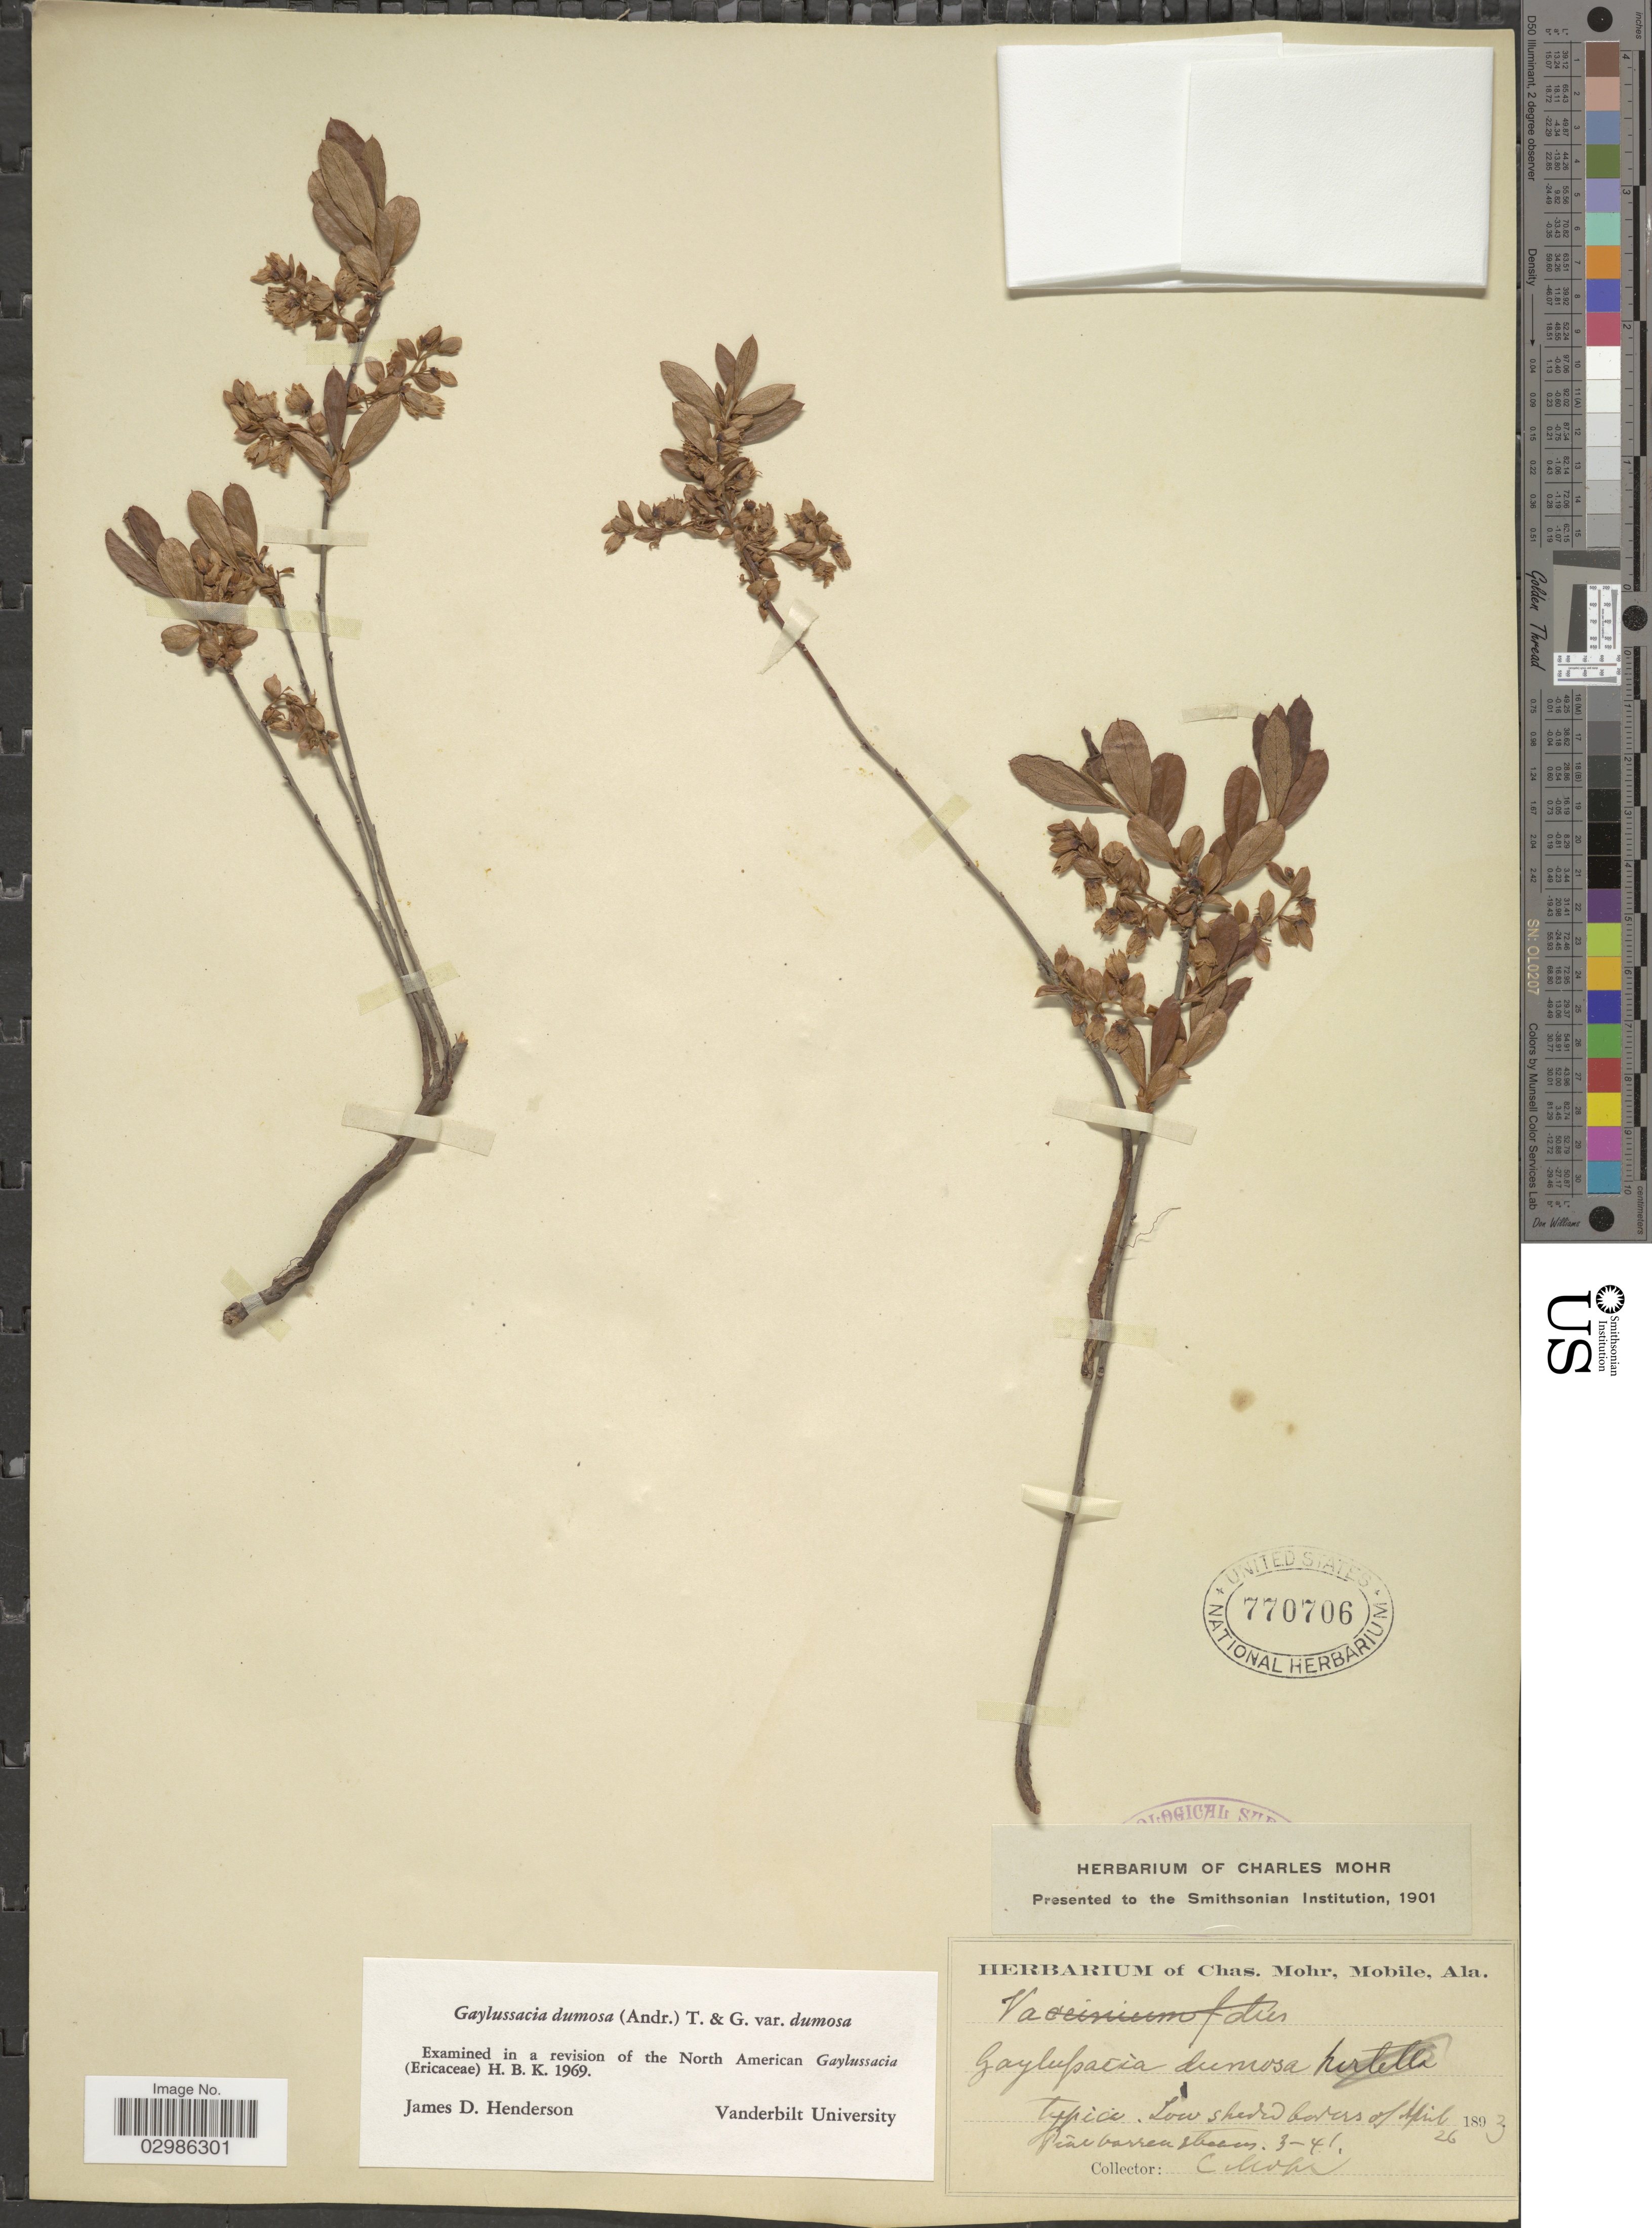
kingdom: Plantae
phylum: Tracheophyta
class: Magnoliopsida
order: Ericales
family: Ericaceae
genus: Gaylussacia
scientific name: Gaylussacia dumosa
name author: (Andrews) Torr. & A. Gray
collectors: Mohr, C. T. (herbarium)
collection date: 1893-04-26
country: United States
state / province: Alabama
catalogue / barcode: US 770706